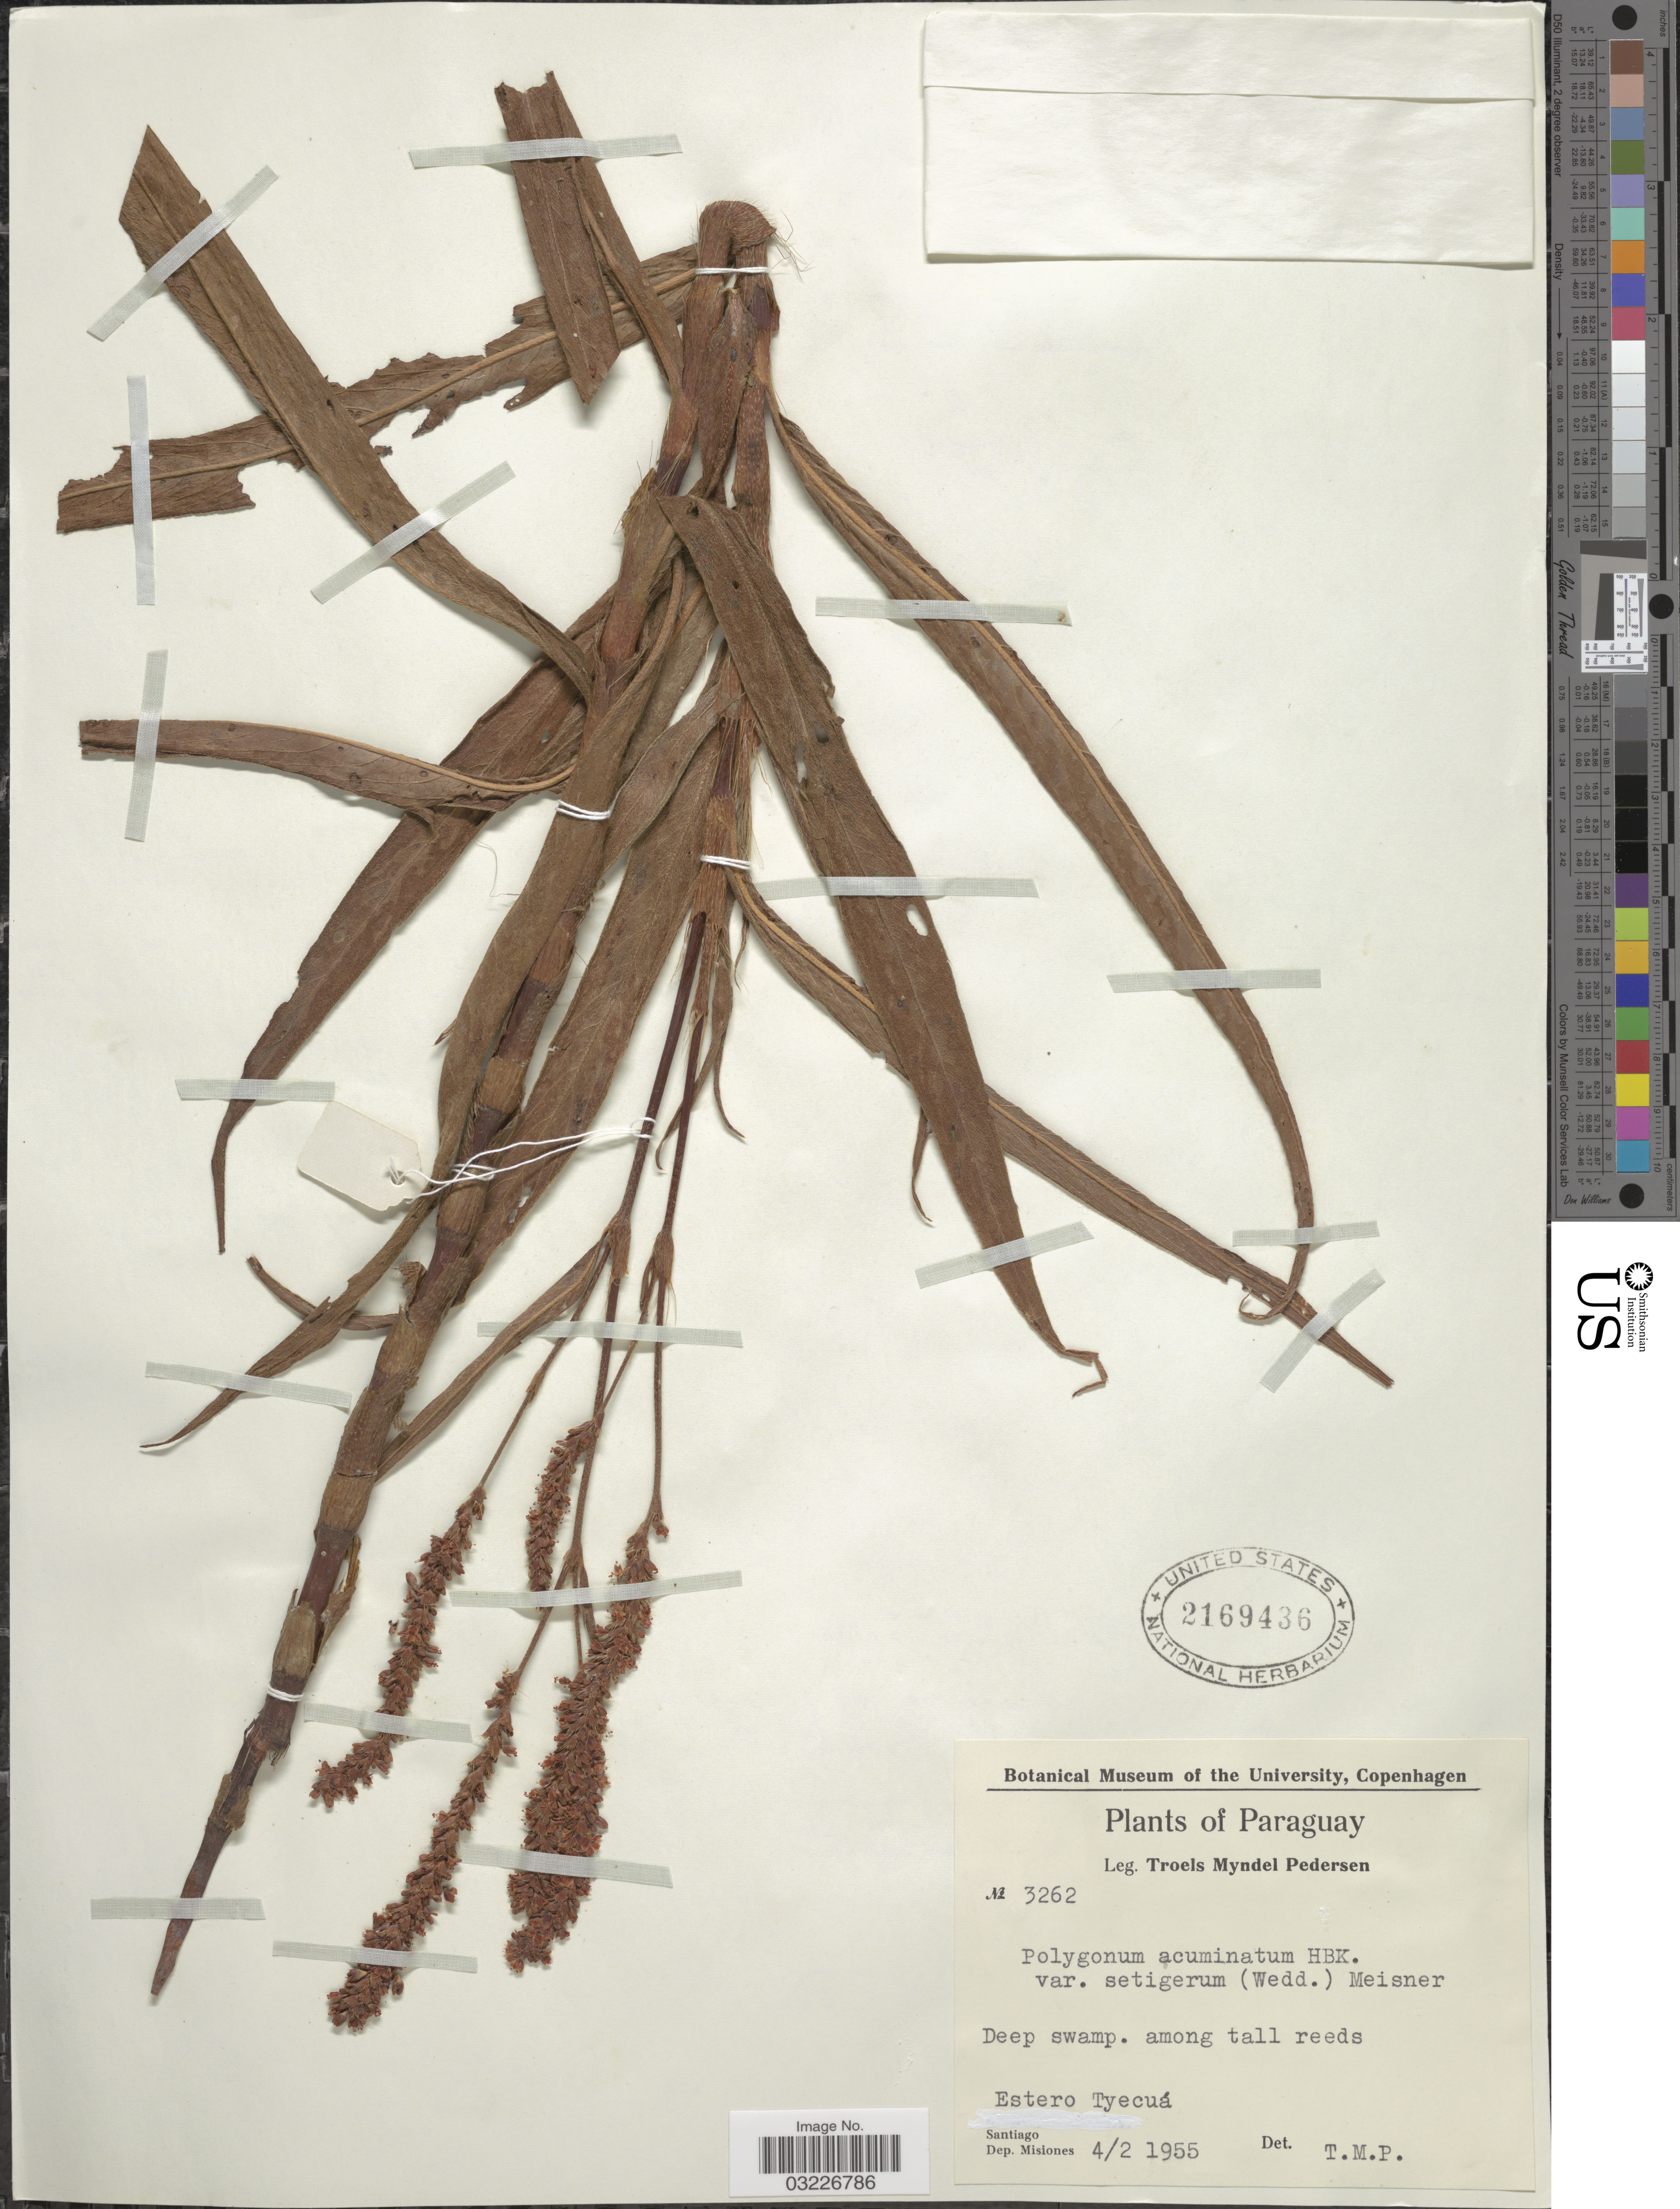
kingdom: Plantae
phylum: Tracheophyta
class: Magnoliopsida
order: Caryophyllales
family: Polygonaceae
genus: Polygonum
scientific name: Polygonum acuminatum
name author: Kunth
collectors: T. Pederson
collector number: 3262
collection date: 1955-02-04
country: Paraguay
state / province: Misiones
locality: Estero Tyecuá, Santiago, Dep. Misiones.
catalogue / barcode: US 2169436